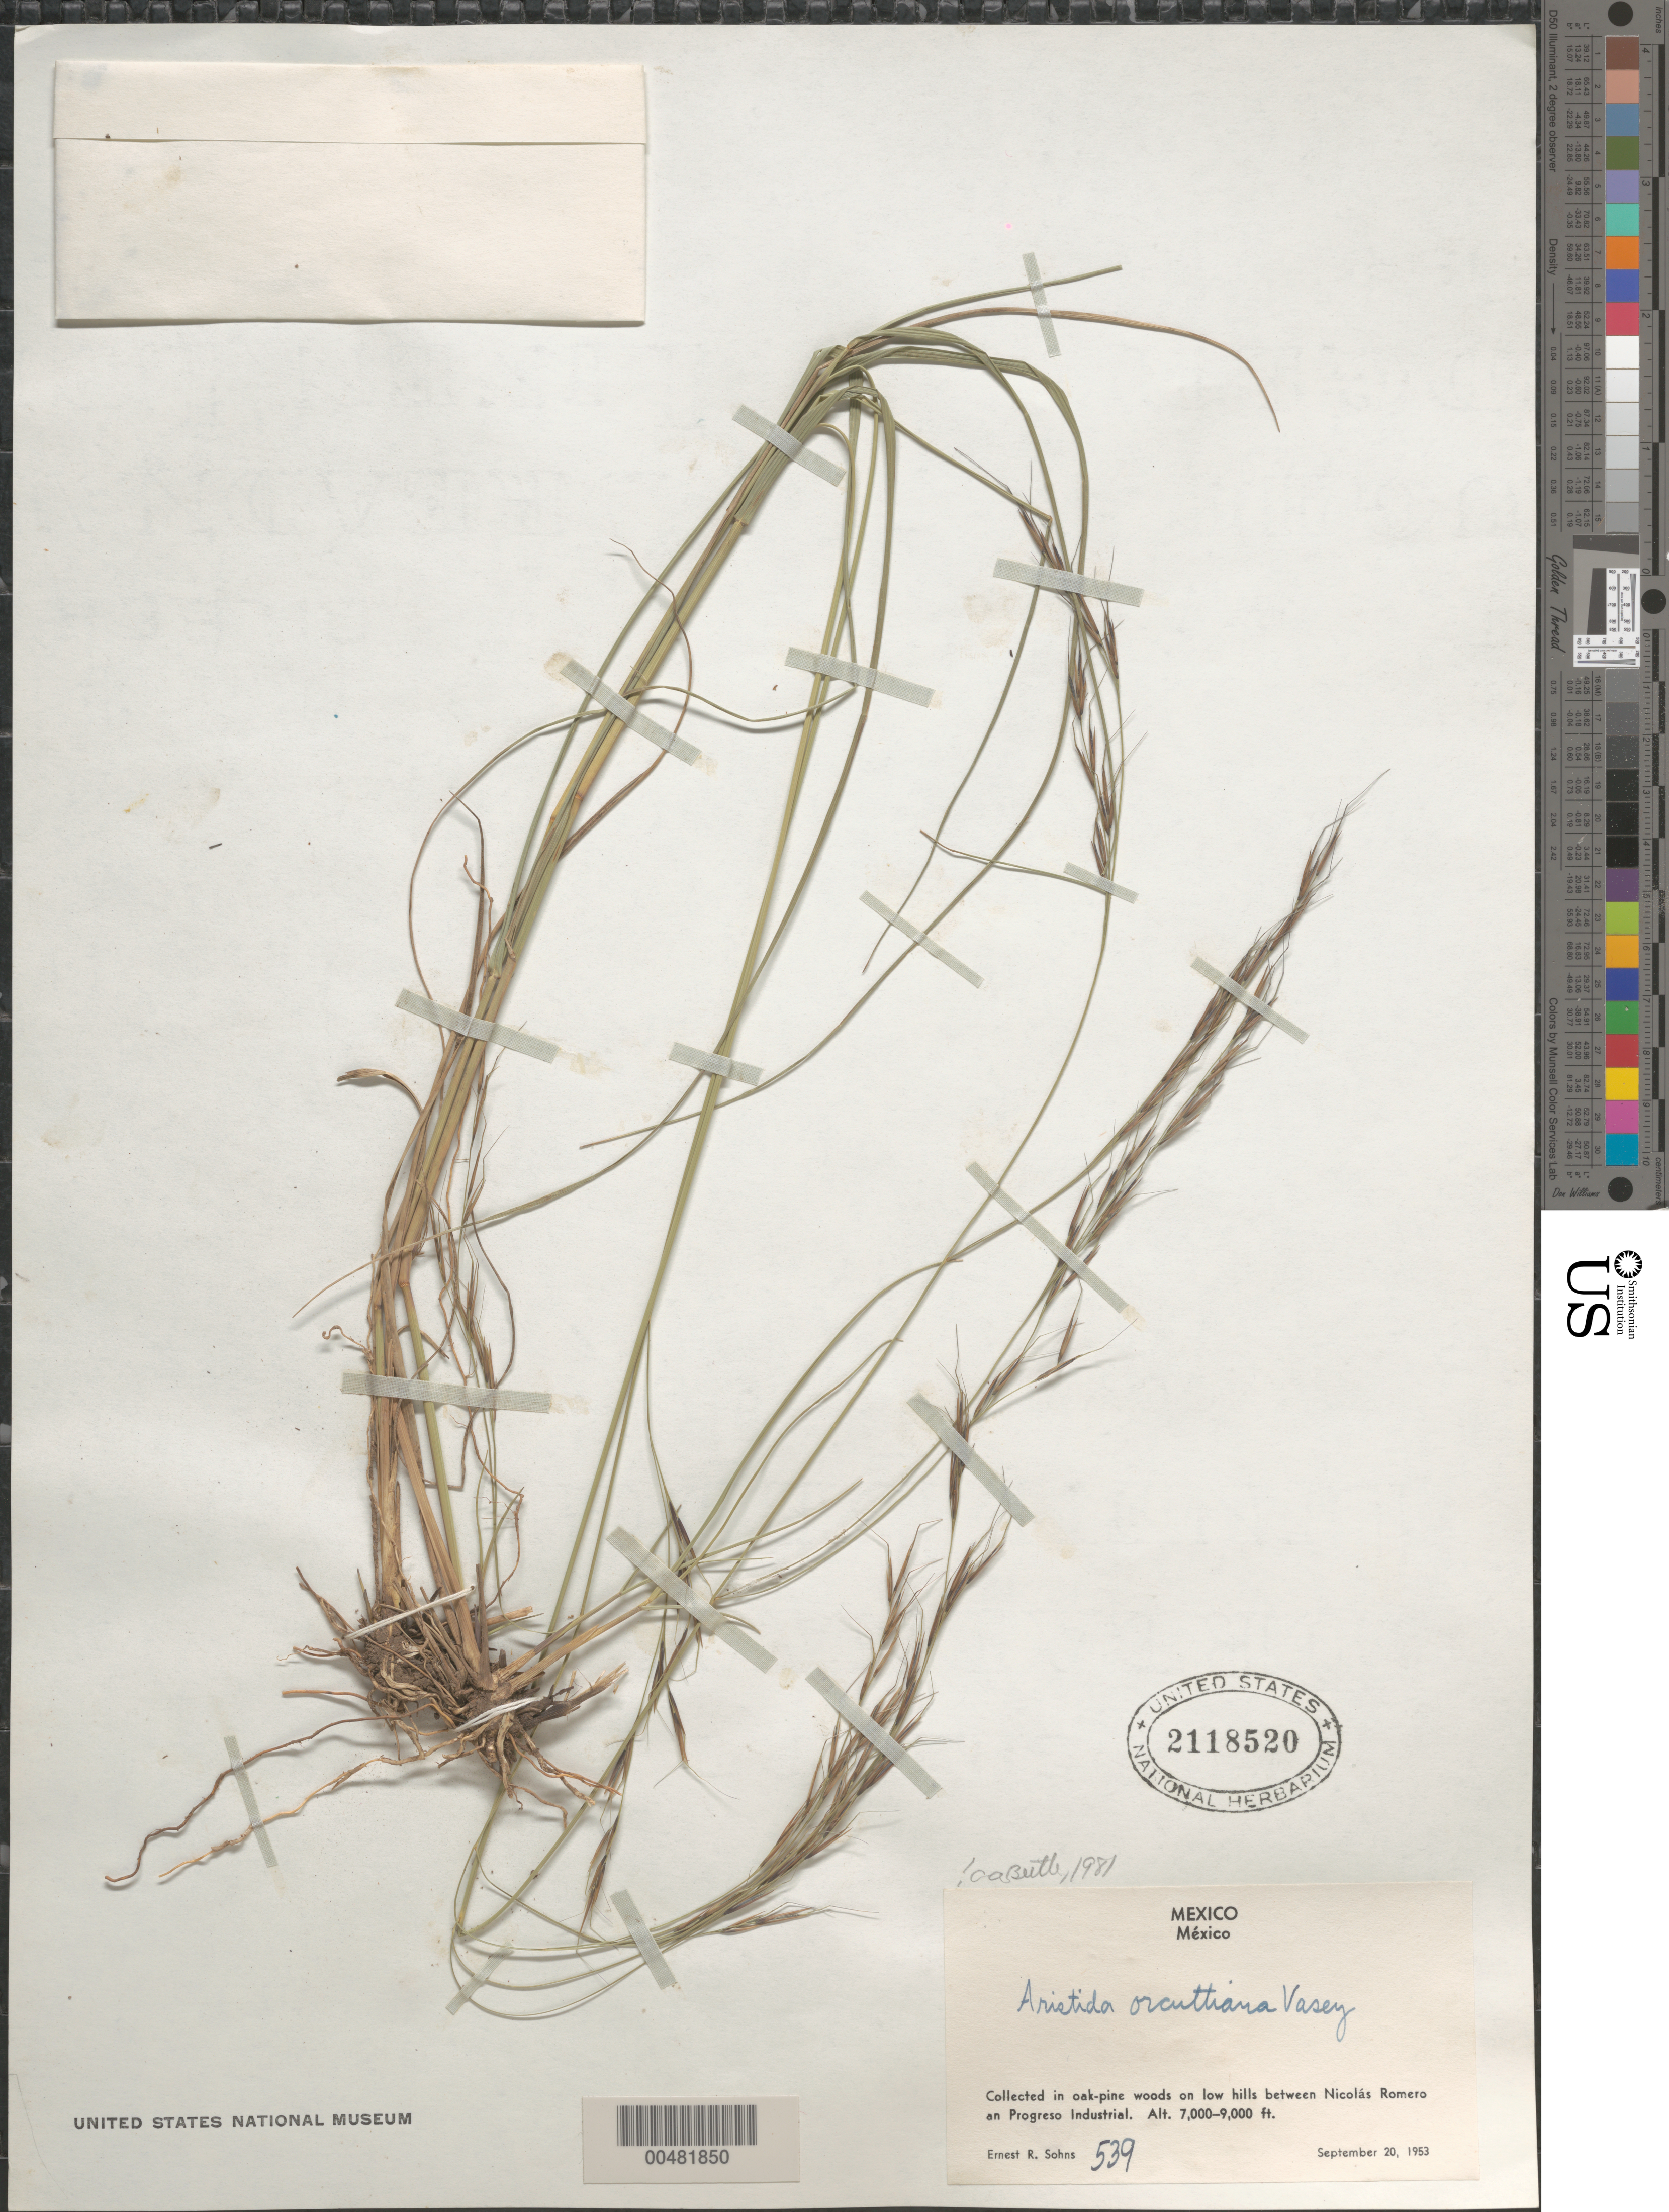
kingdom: Plantae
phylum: Tracheophyta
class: Liliopsida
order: Poales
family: Poaceae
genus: Aristida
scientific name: Aristida schiedeana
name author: Trin. & Rupr.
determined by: Beetle, Alan A.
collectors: E. R. Sohns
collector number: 539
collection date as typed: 20 Sep 1953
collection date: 1953-09-20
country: Mexico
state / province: México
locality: On low hills between Nicolás Romero & Progreso Industrial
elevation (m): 2134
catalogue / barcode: US 2118520